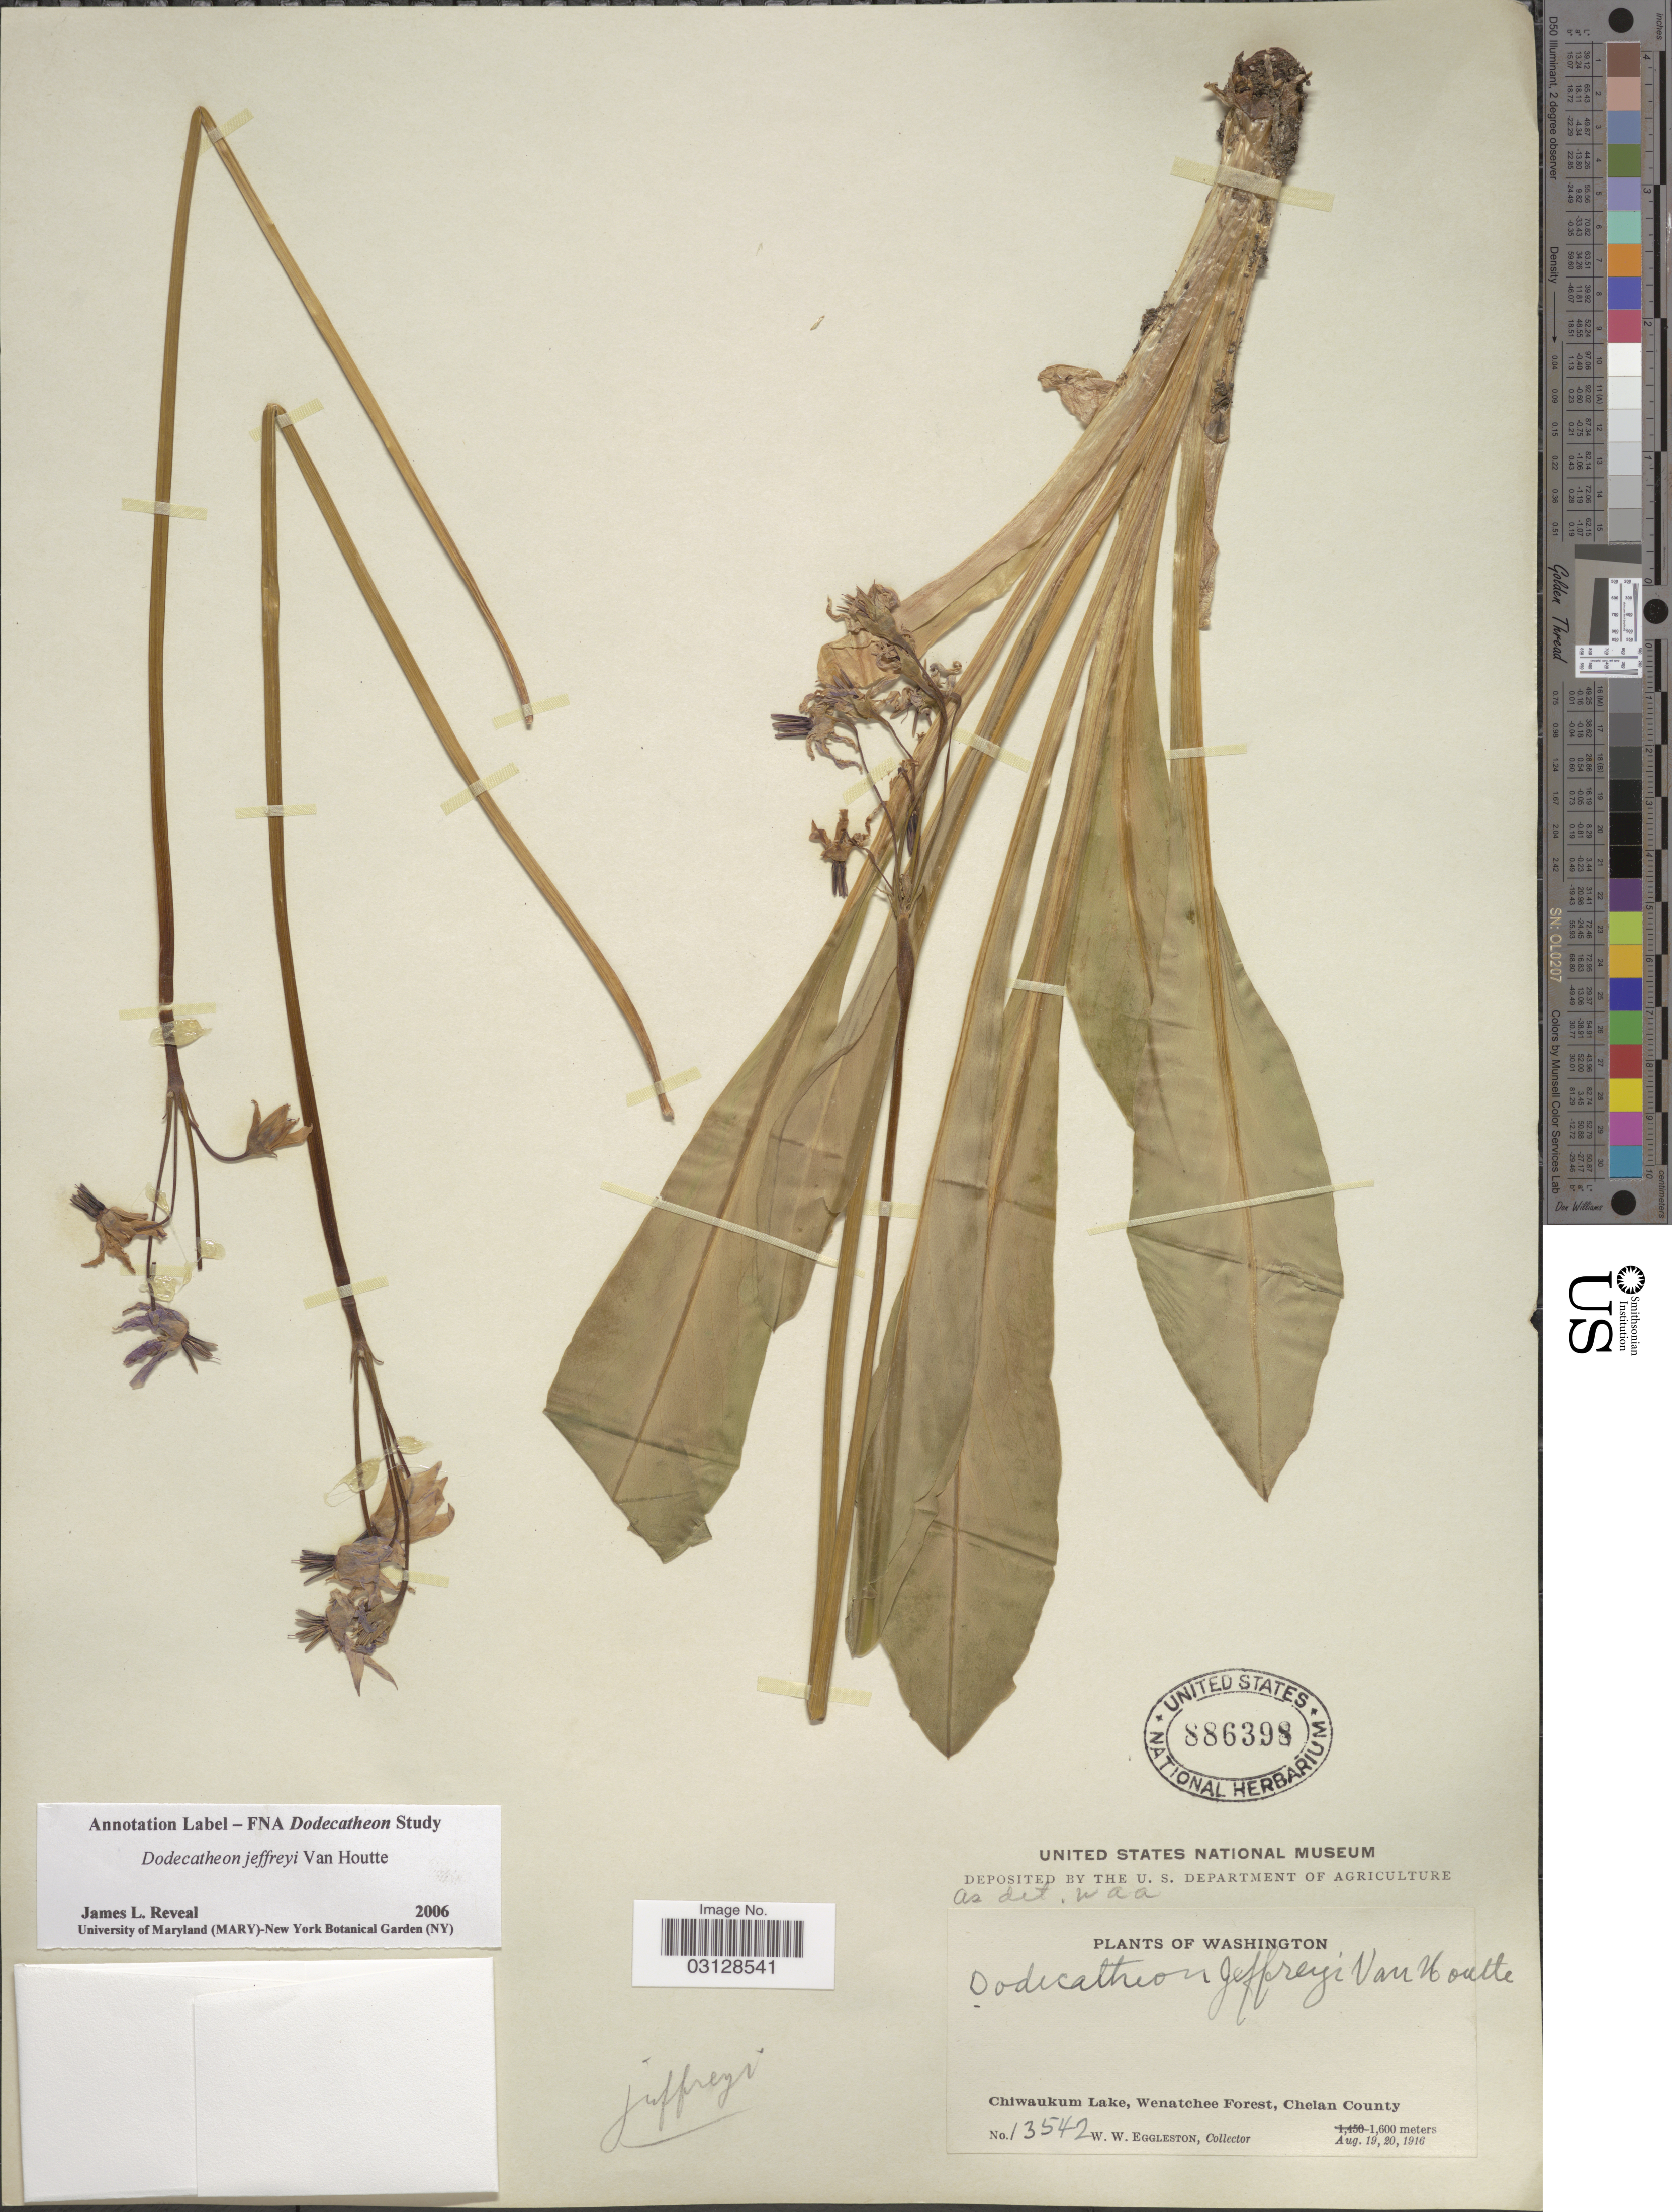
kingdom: Plantae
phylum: Tracheophyta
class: Magnoliopsida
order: Ericales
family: Primulaceae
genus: Dodecatheon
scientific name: Dodecatheon jeffreyi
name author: Van Houtte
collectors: W. W. Eggleston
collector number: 13542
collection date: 1916-08-19/1916-08-20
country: United States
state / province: Washington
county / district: Chelan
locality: Chiwaukum Lake, Wenatchee Forest, Chelan County.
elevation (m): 1600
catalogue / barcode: US 886398